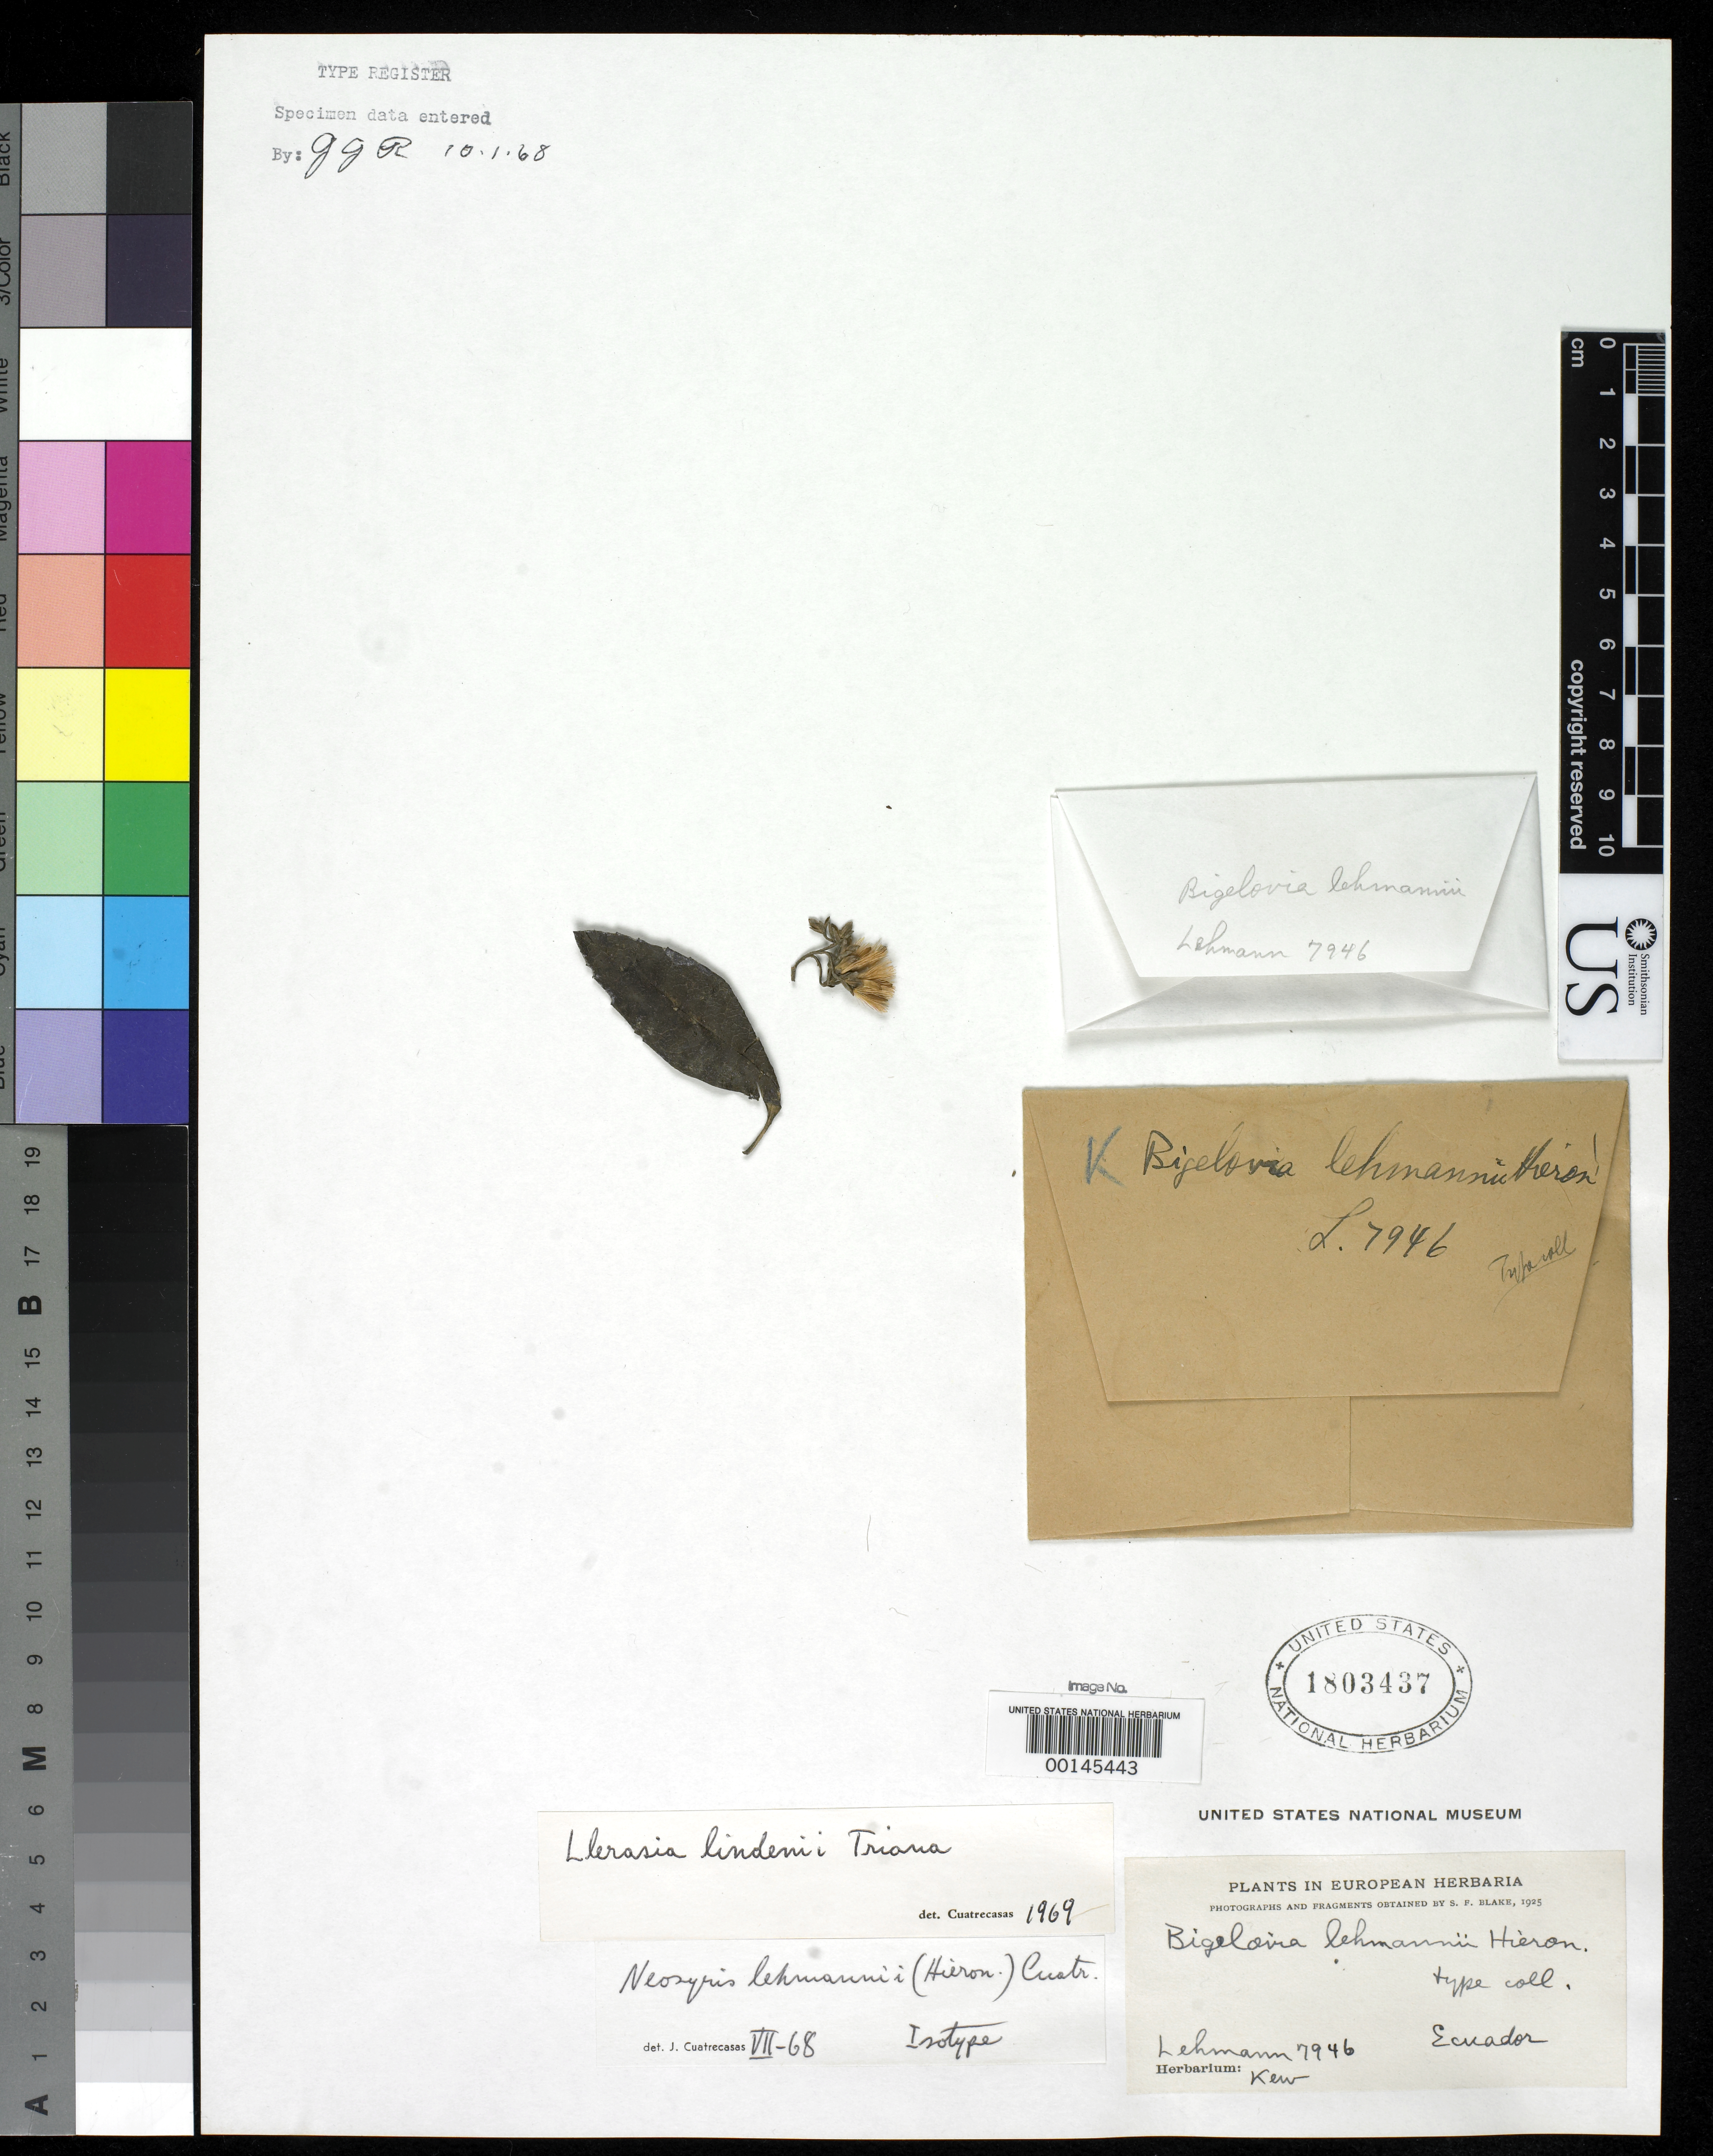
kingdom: Plantae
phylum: Tracheophyta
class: Magnoliopsida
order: Asterales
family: Asteraceae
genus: Bigelowia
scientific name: Bigelowia lehmannii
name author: Hieron.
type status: Isotype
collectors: F. C. Lehmann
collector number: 7946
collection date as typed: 1925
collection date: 1925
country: Ecuador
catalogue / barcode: US 1803437